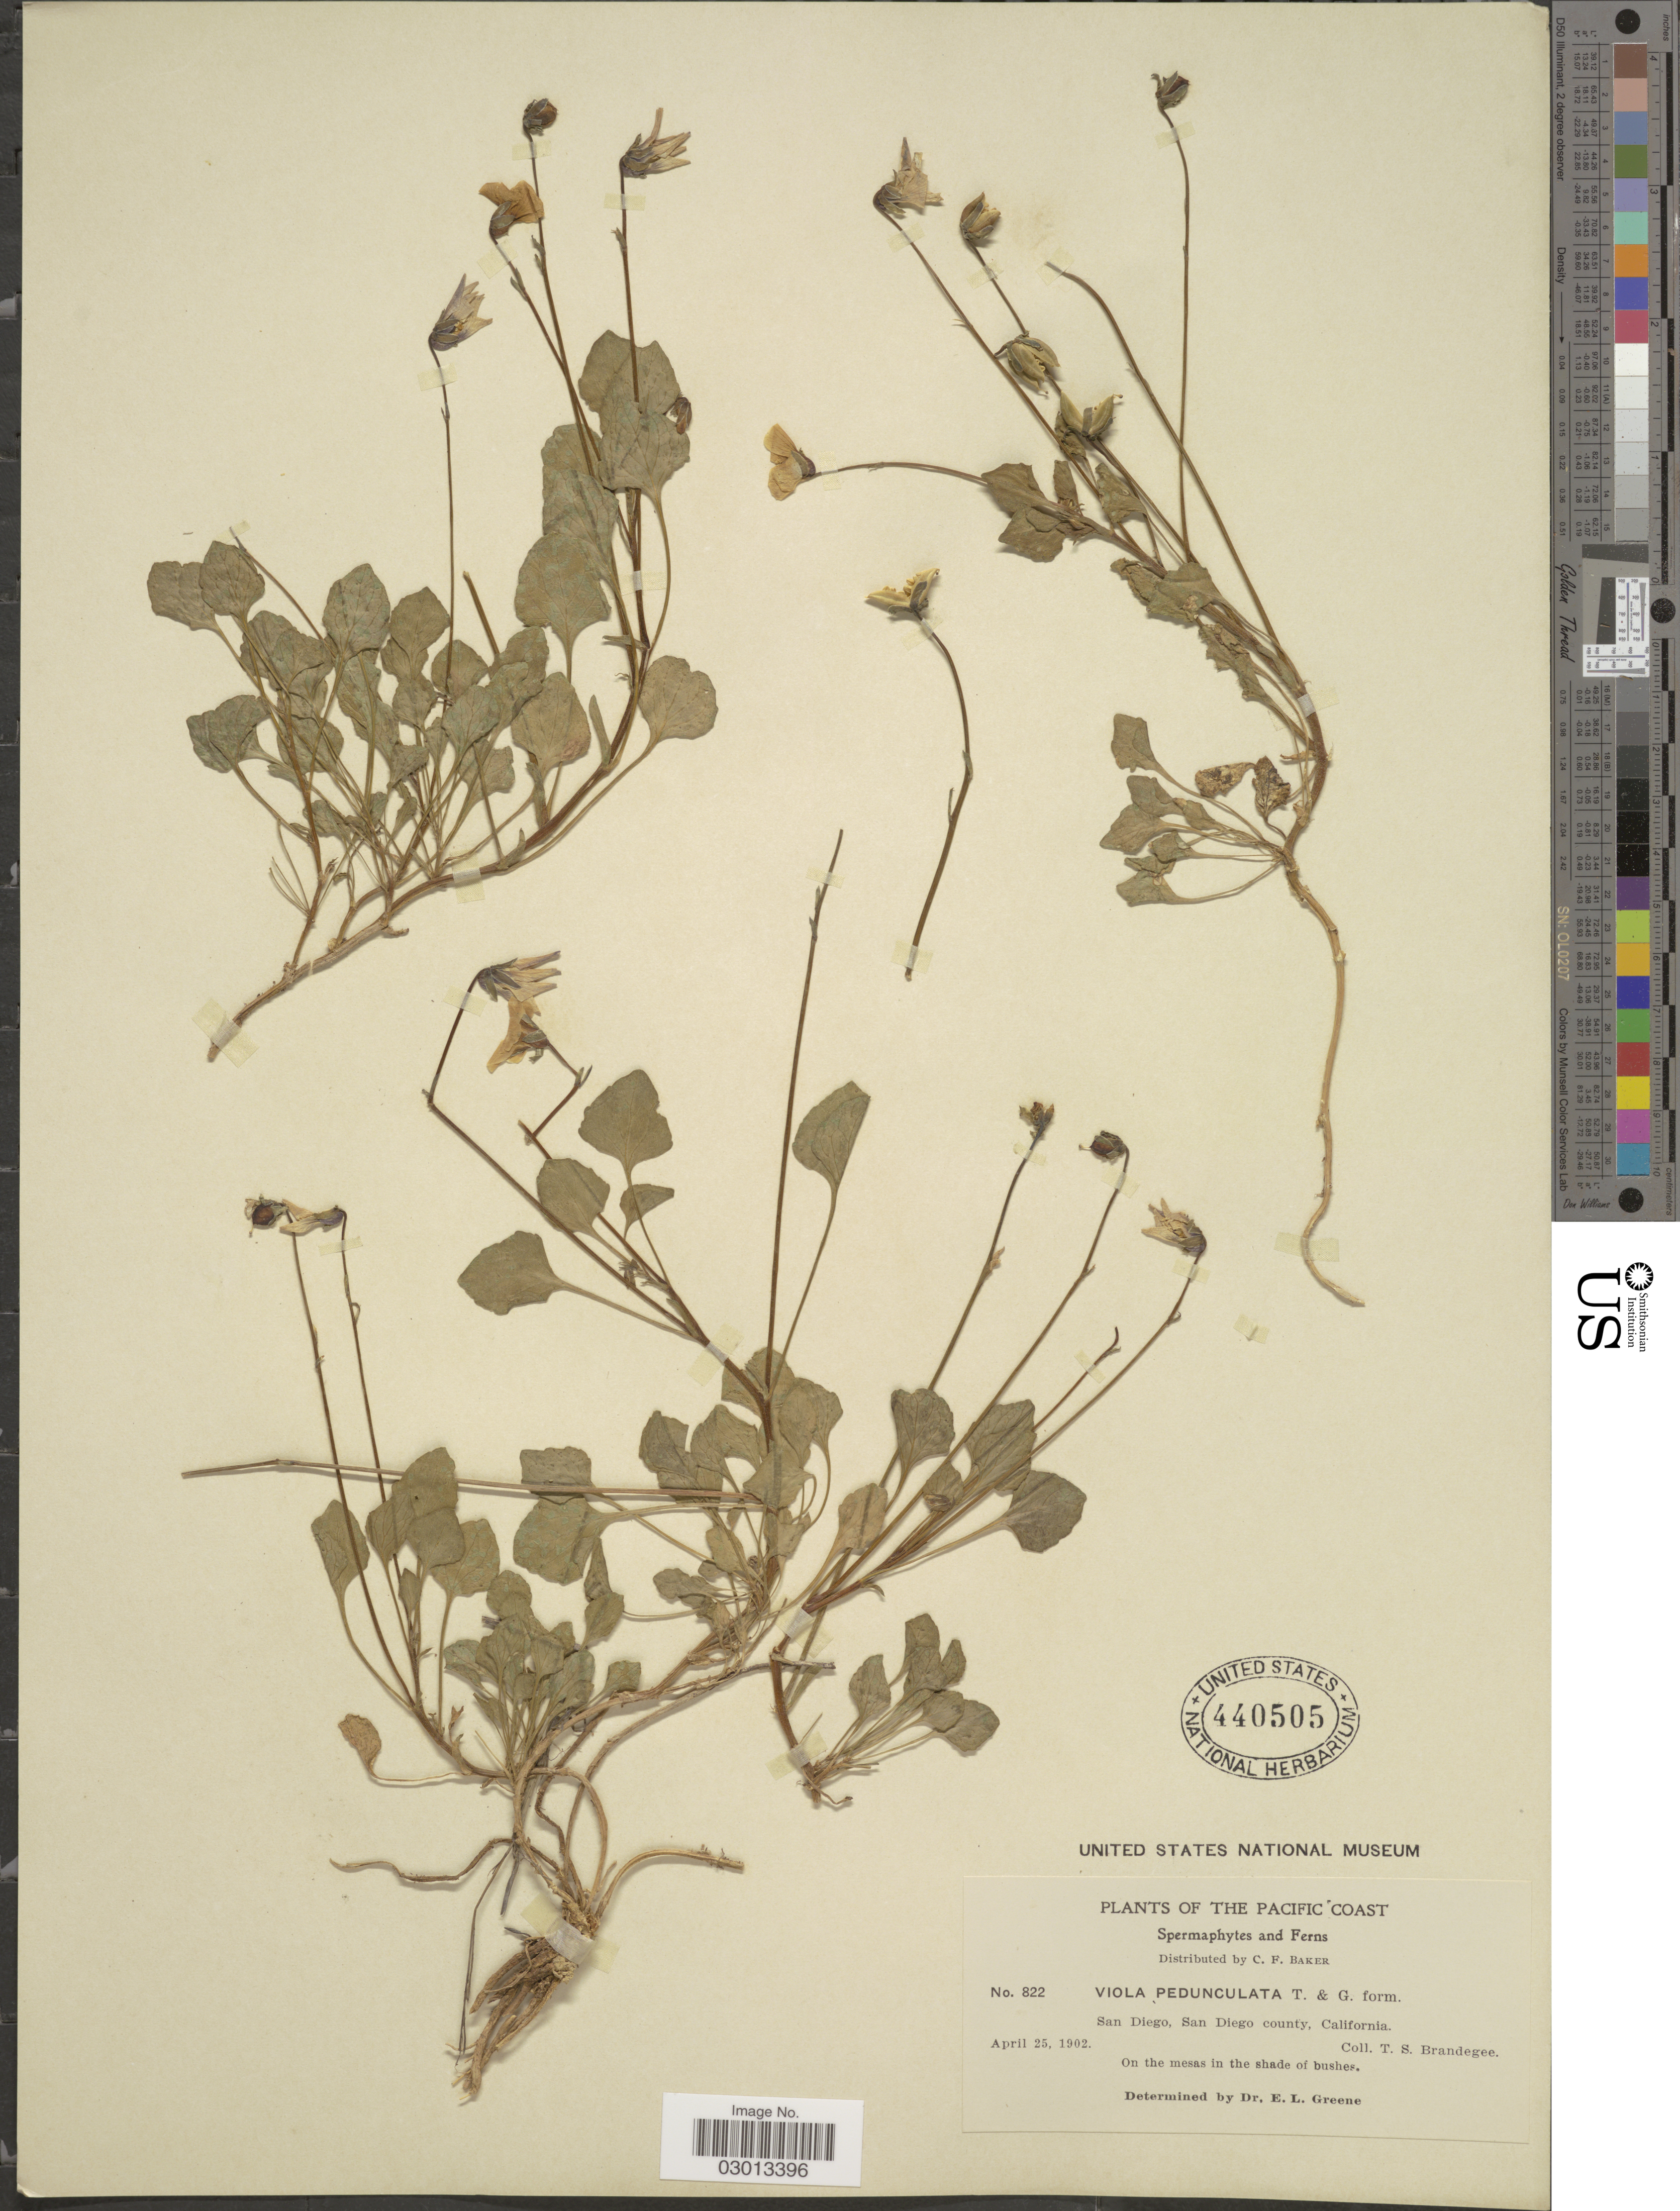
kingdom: Plantae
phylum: Tracheophyta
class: Magnoliopsida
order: Malpighiales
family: Violaceae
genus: Viola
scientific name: Viola pedunculata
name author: Torr. & A. Gray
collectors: T. S. Brandegee (herbarium)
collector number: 822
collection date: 1902-04-25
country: United States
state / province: California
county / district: San Diego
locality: The Pacific Coast. San Diego, San Diego county.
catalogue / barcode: US 440505